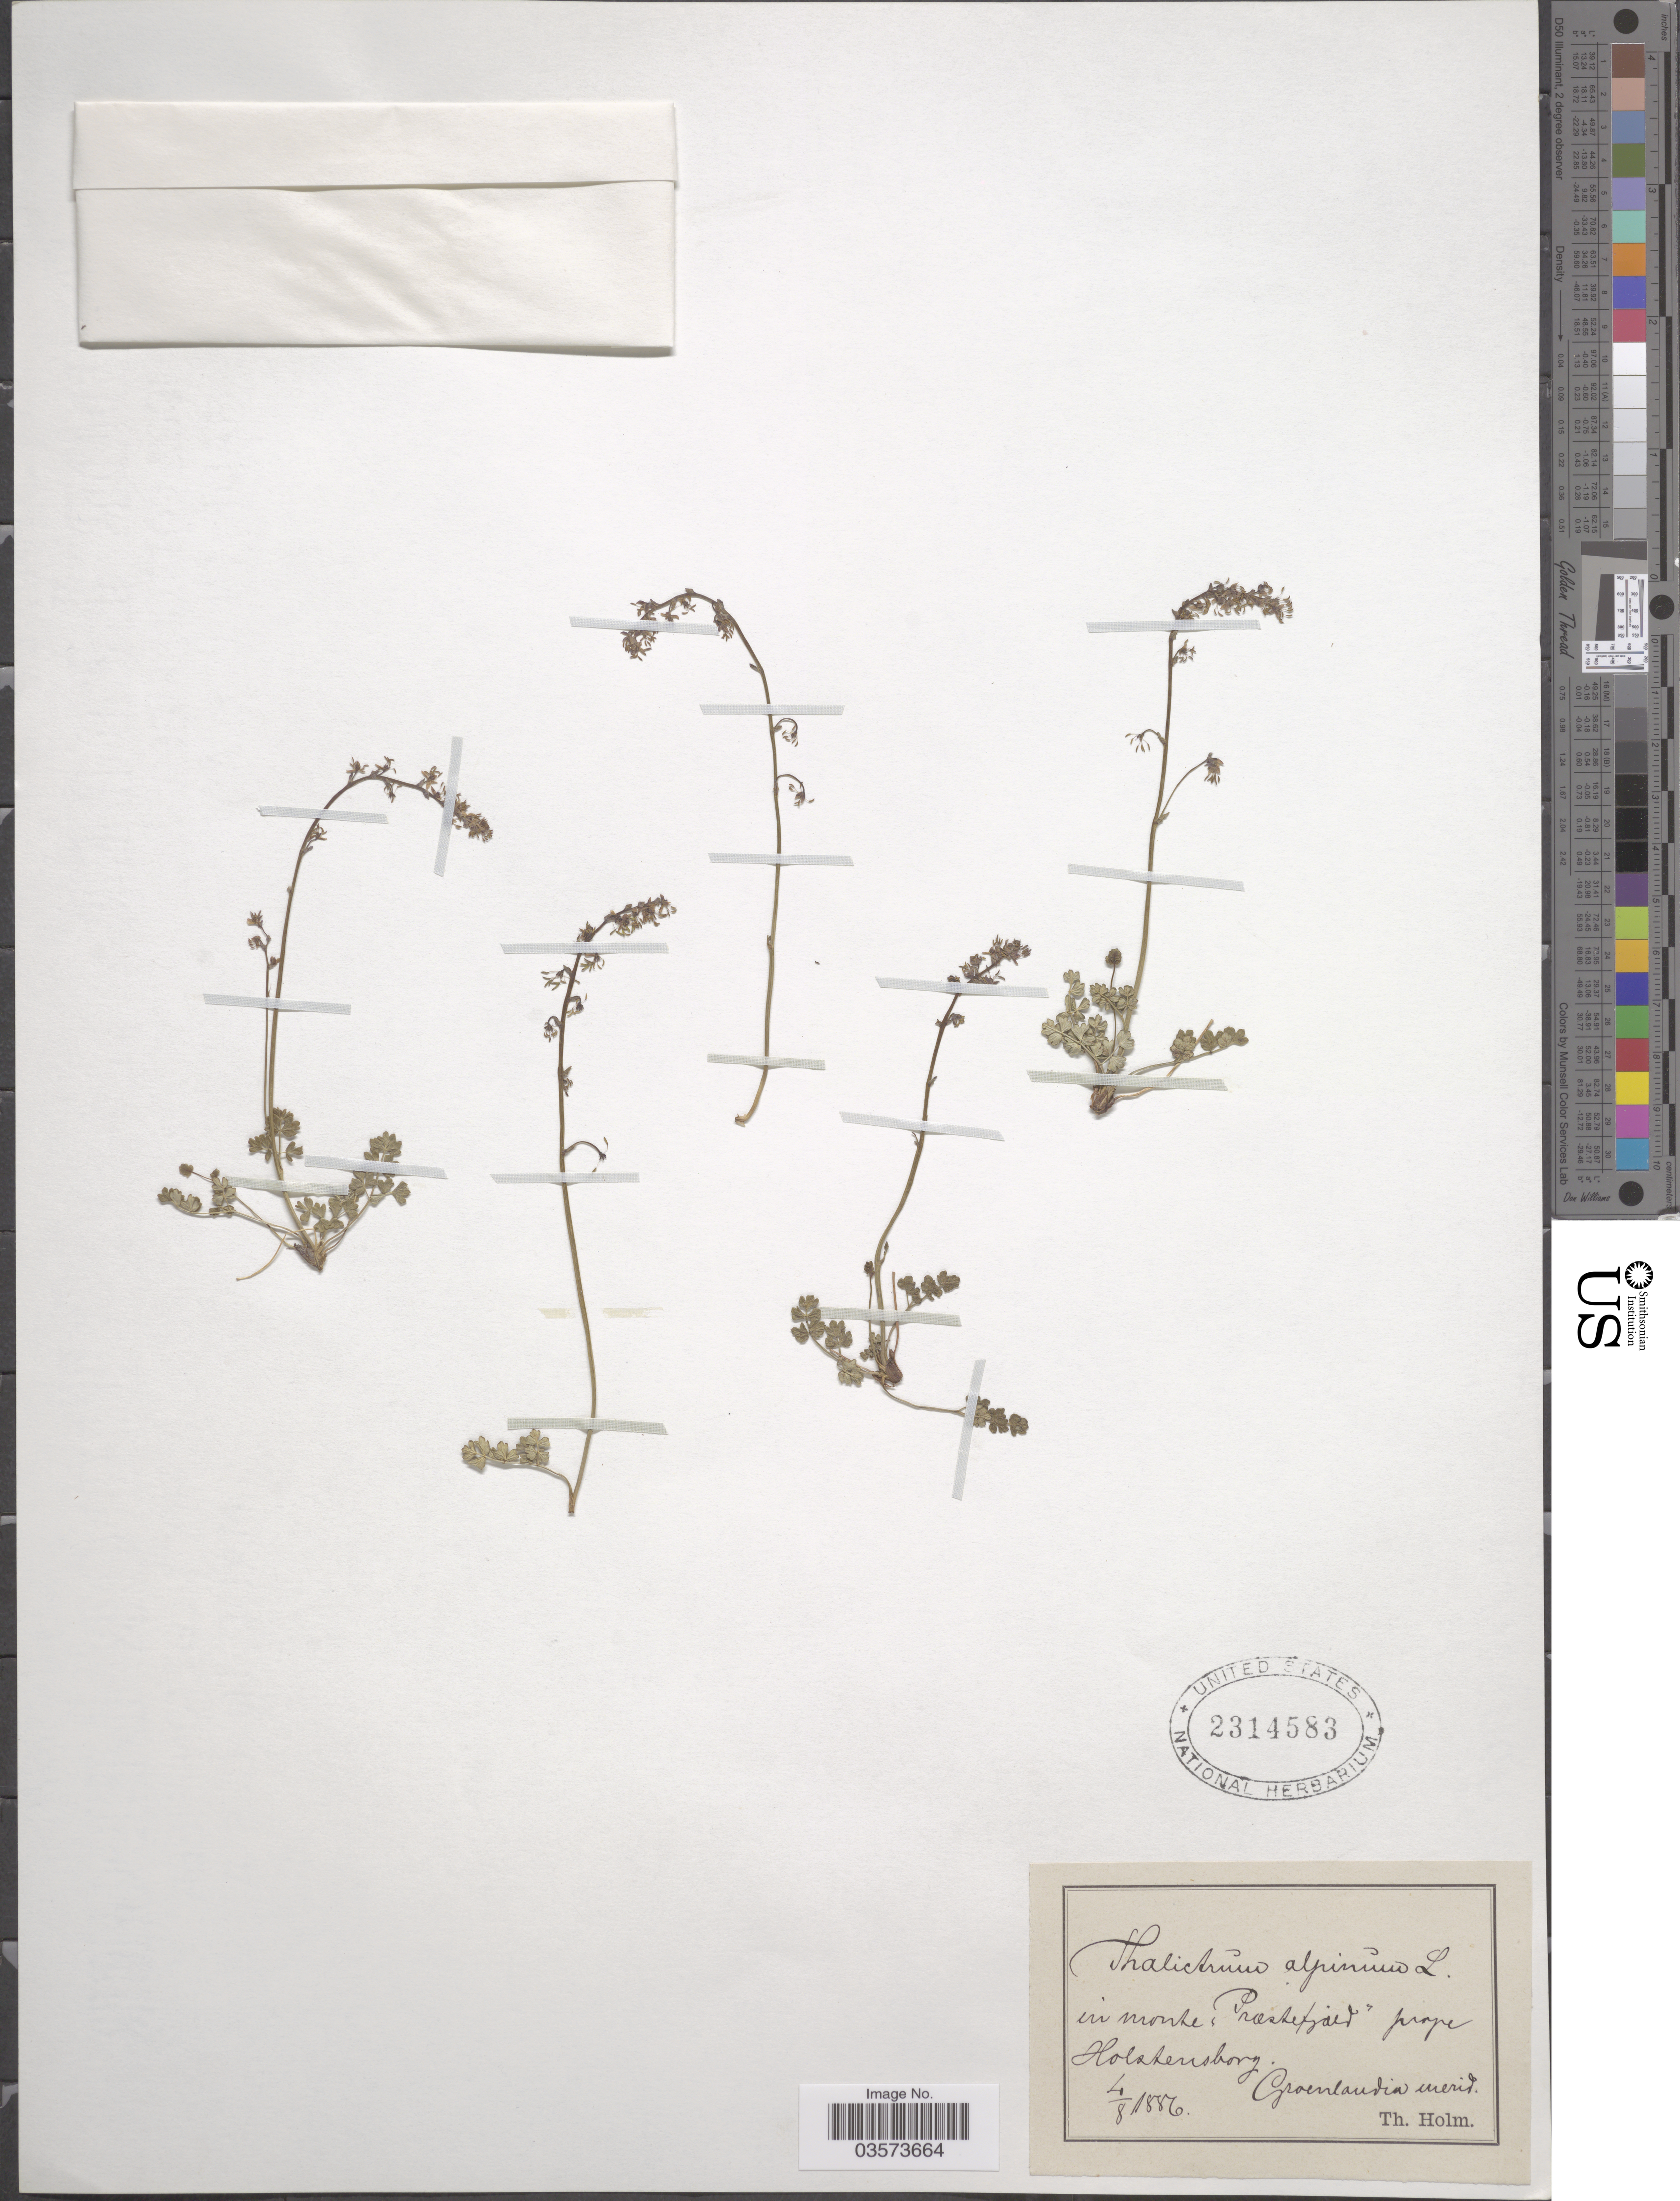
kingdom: Plantae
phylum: Tracheophyta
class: Magnoliopsida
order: Ranunculales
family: Ranunculaceae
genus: Thalictrum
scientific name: Thalictrum alpinum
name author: L.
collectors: T. Holm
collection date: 1886-08-04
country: Greenland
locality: In monte "Prastefjald" prope Holstenborg. Groenlandia merid.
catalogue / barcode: US 2314583